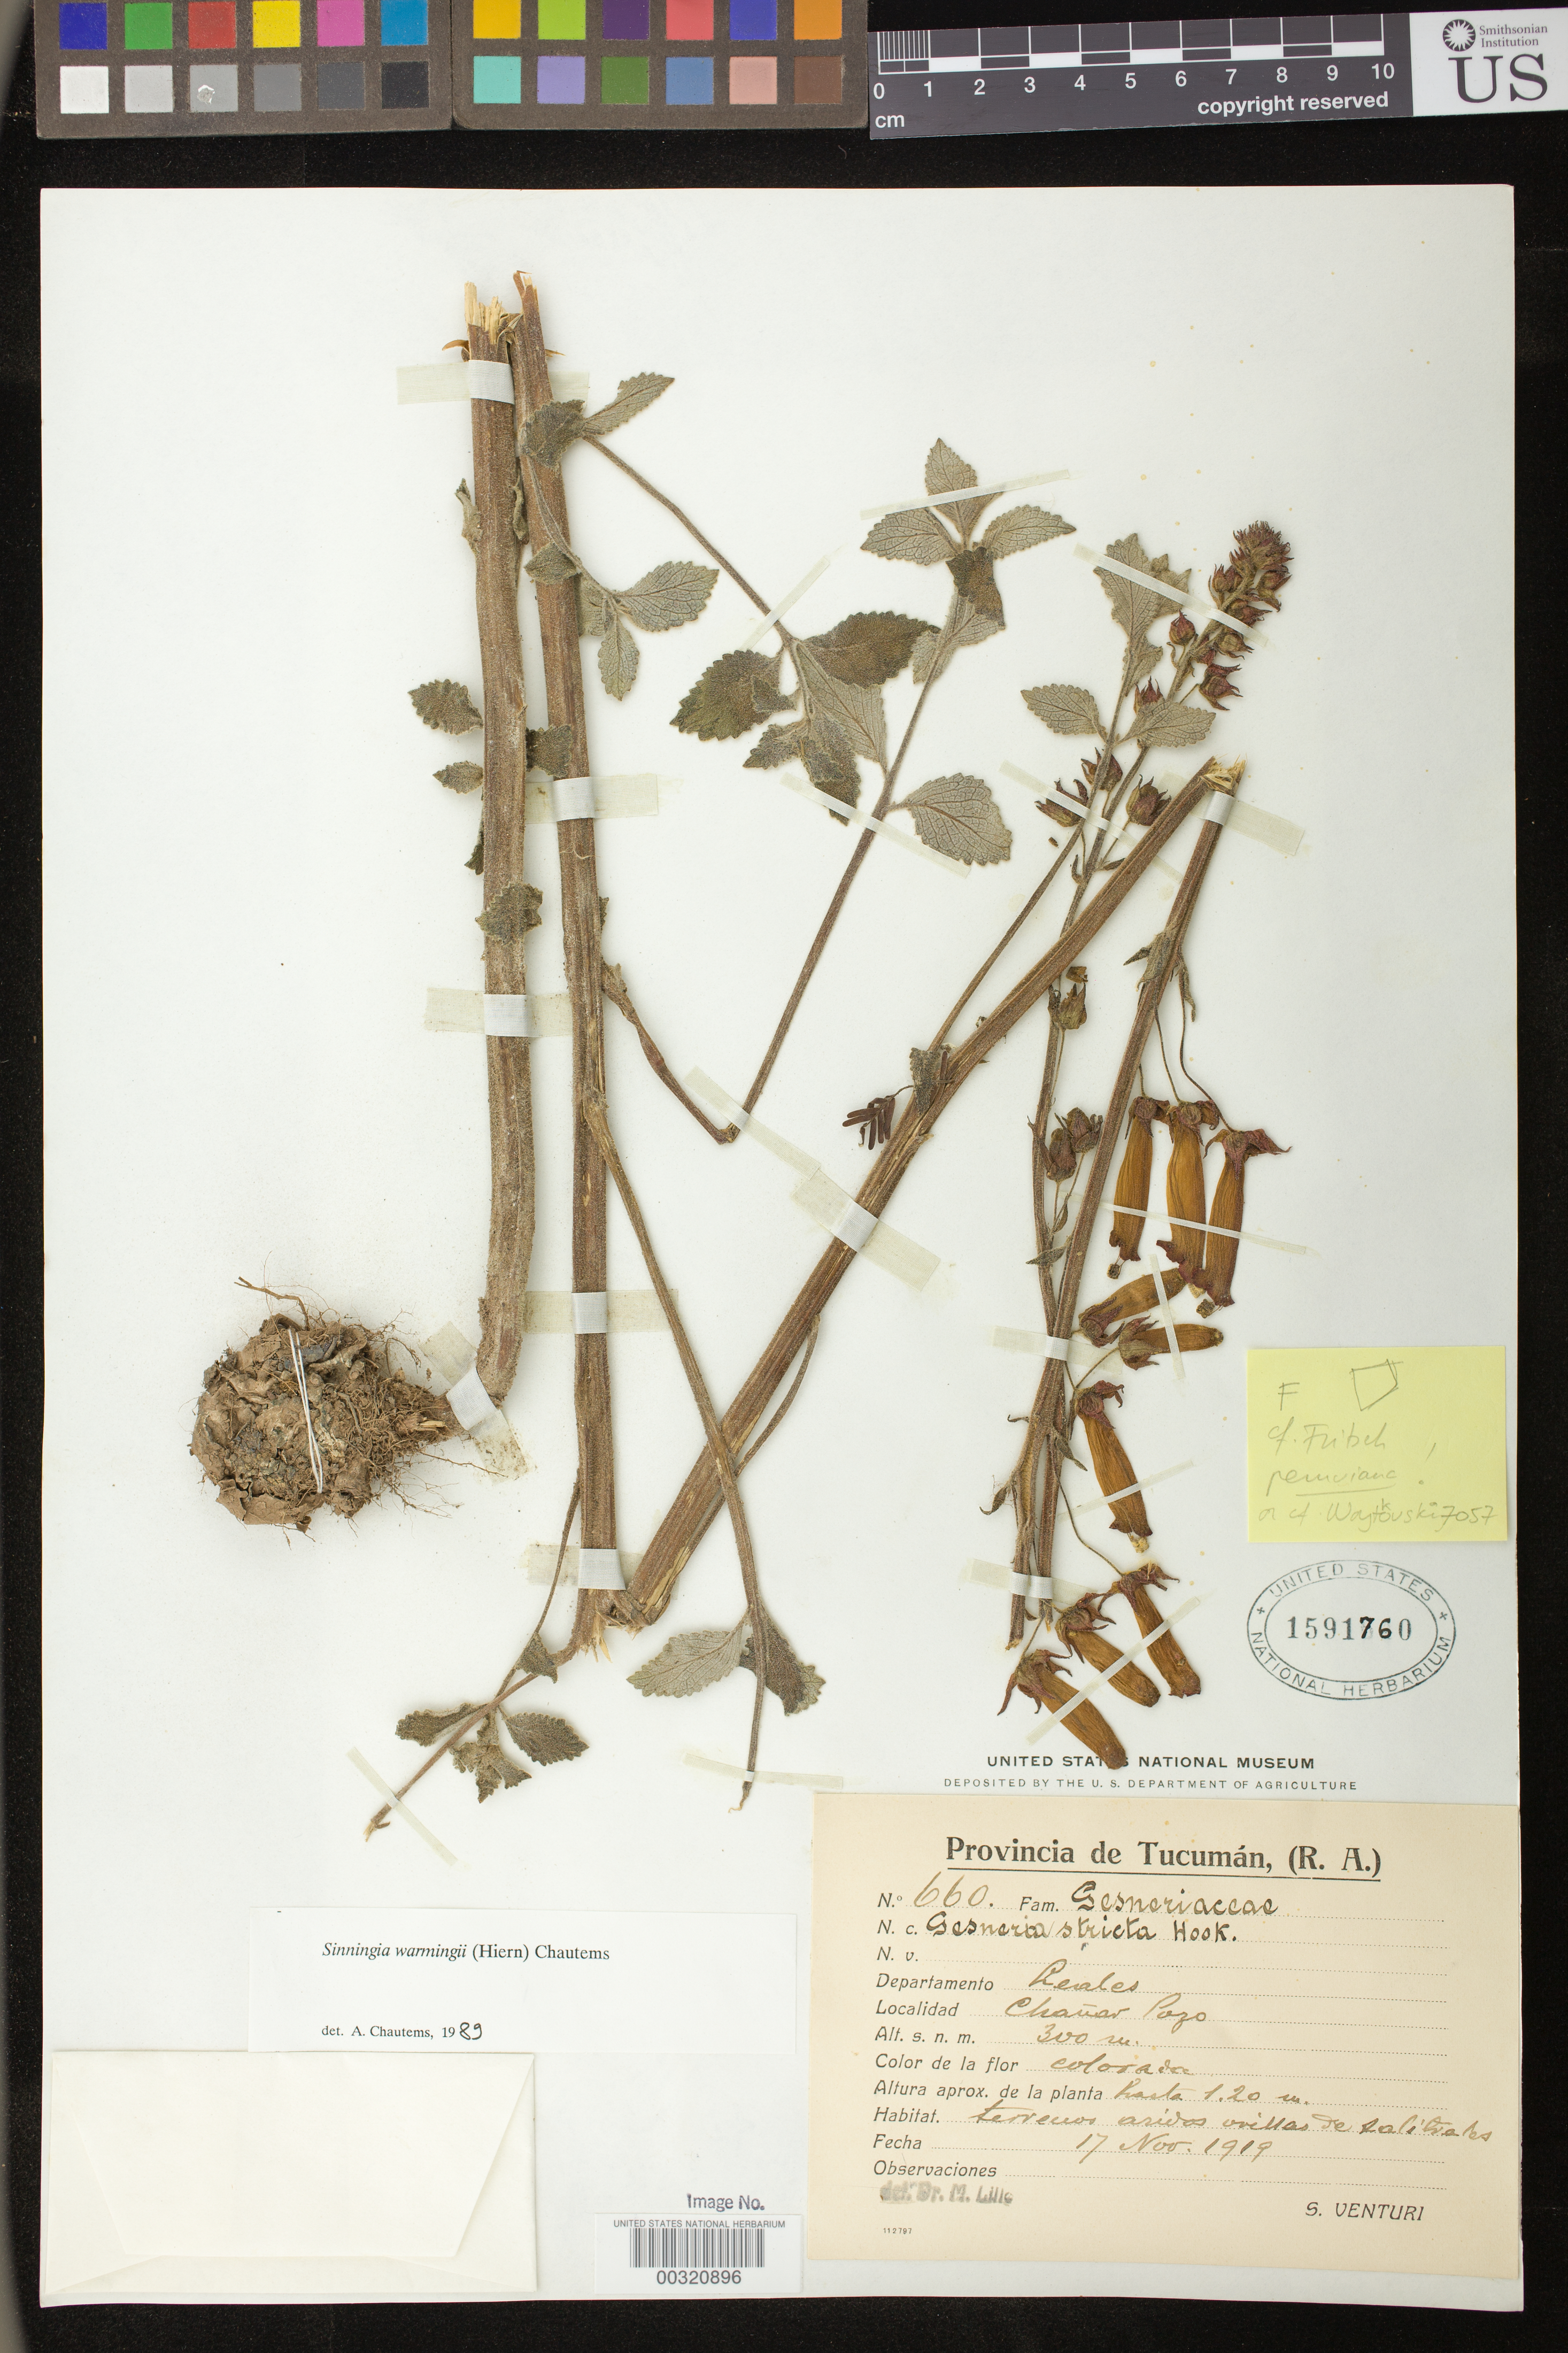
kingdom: Plantae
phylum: Tracheophyta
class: Magnoliopsida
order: Lamiales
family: Gesneriaceae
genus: Sinningia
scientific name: Sinningia warmingii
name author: (Hiern) Chautems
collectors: S. Venturi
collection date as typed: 17 Nov 1919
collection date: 1919-11-17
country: Argentina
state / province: Tucumán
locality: Dept. Leales (Chanar Pozo)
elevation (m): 300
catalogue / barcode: US 1591760